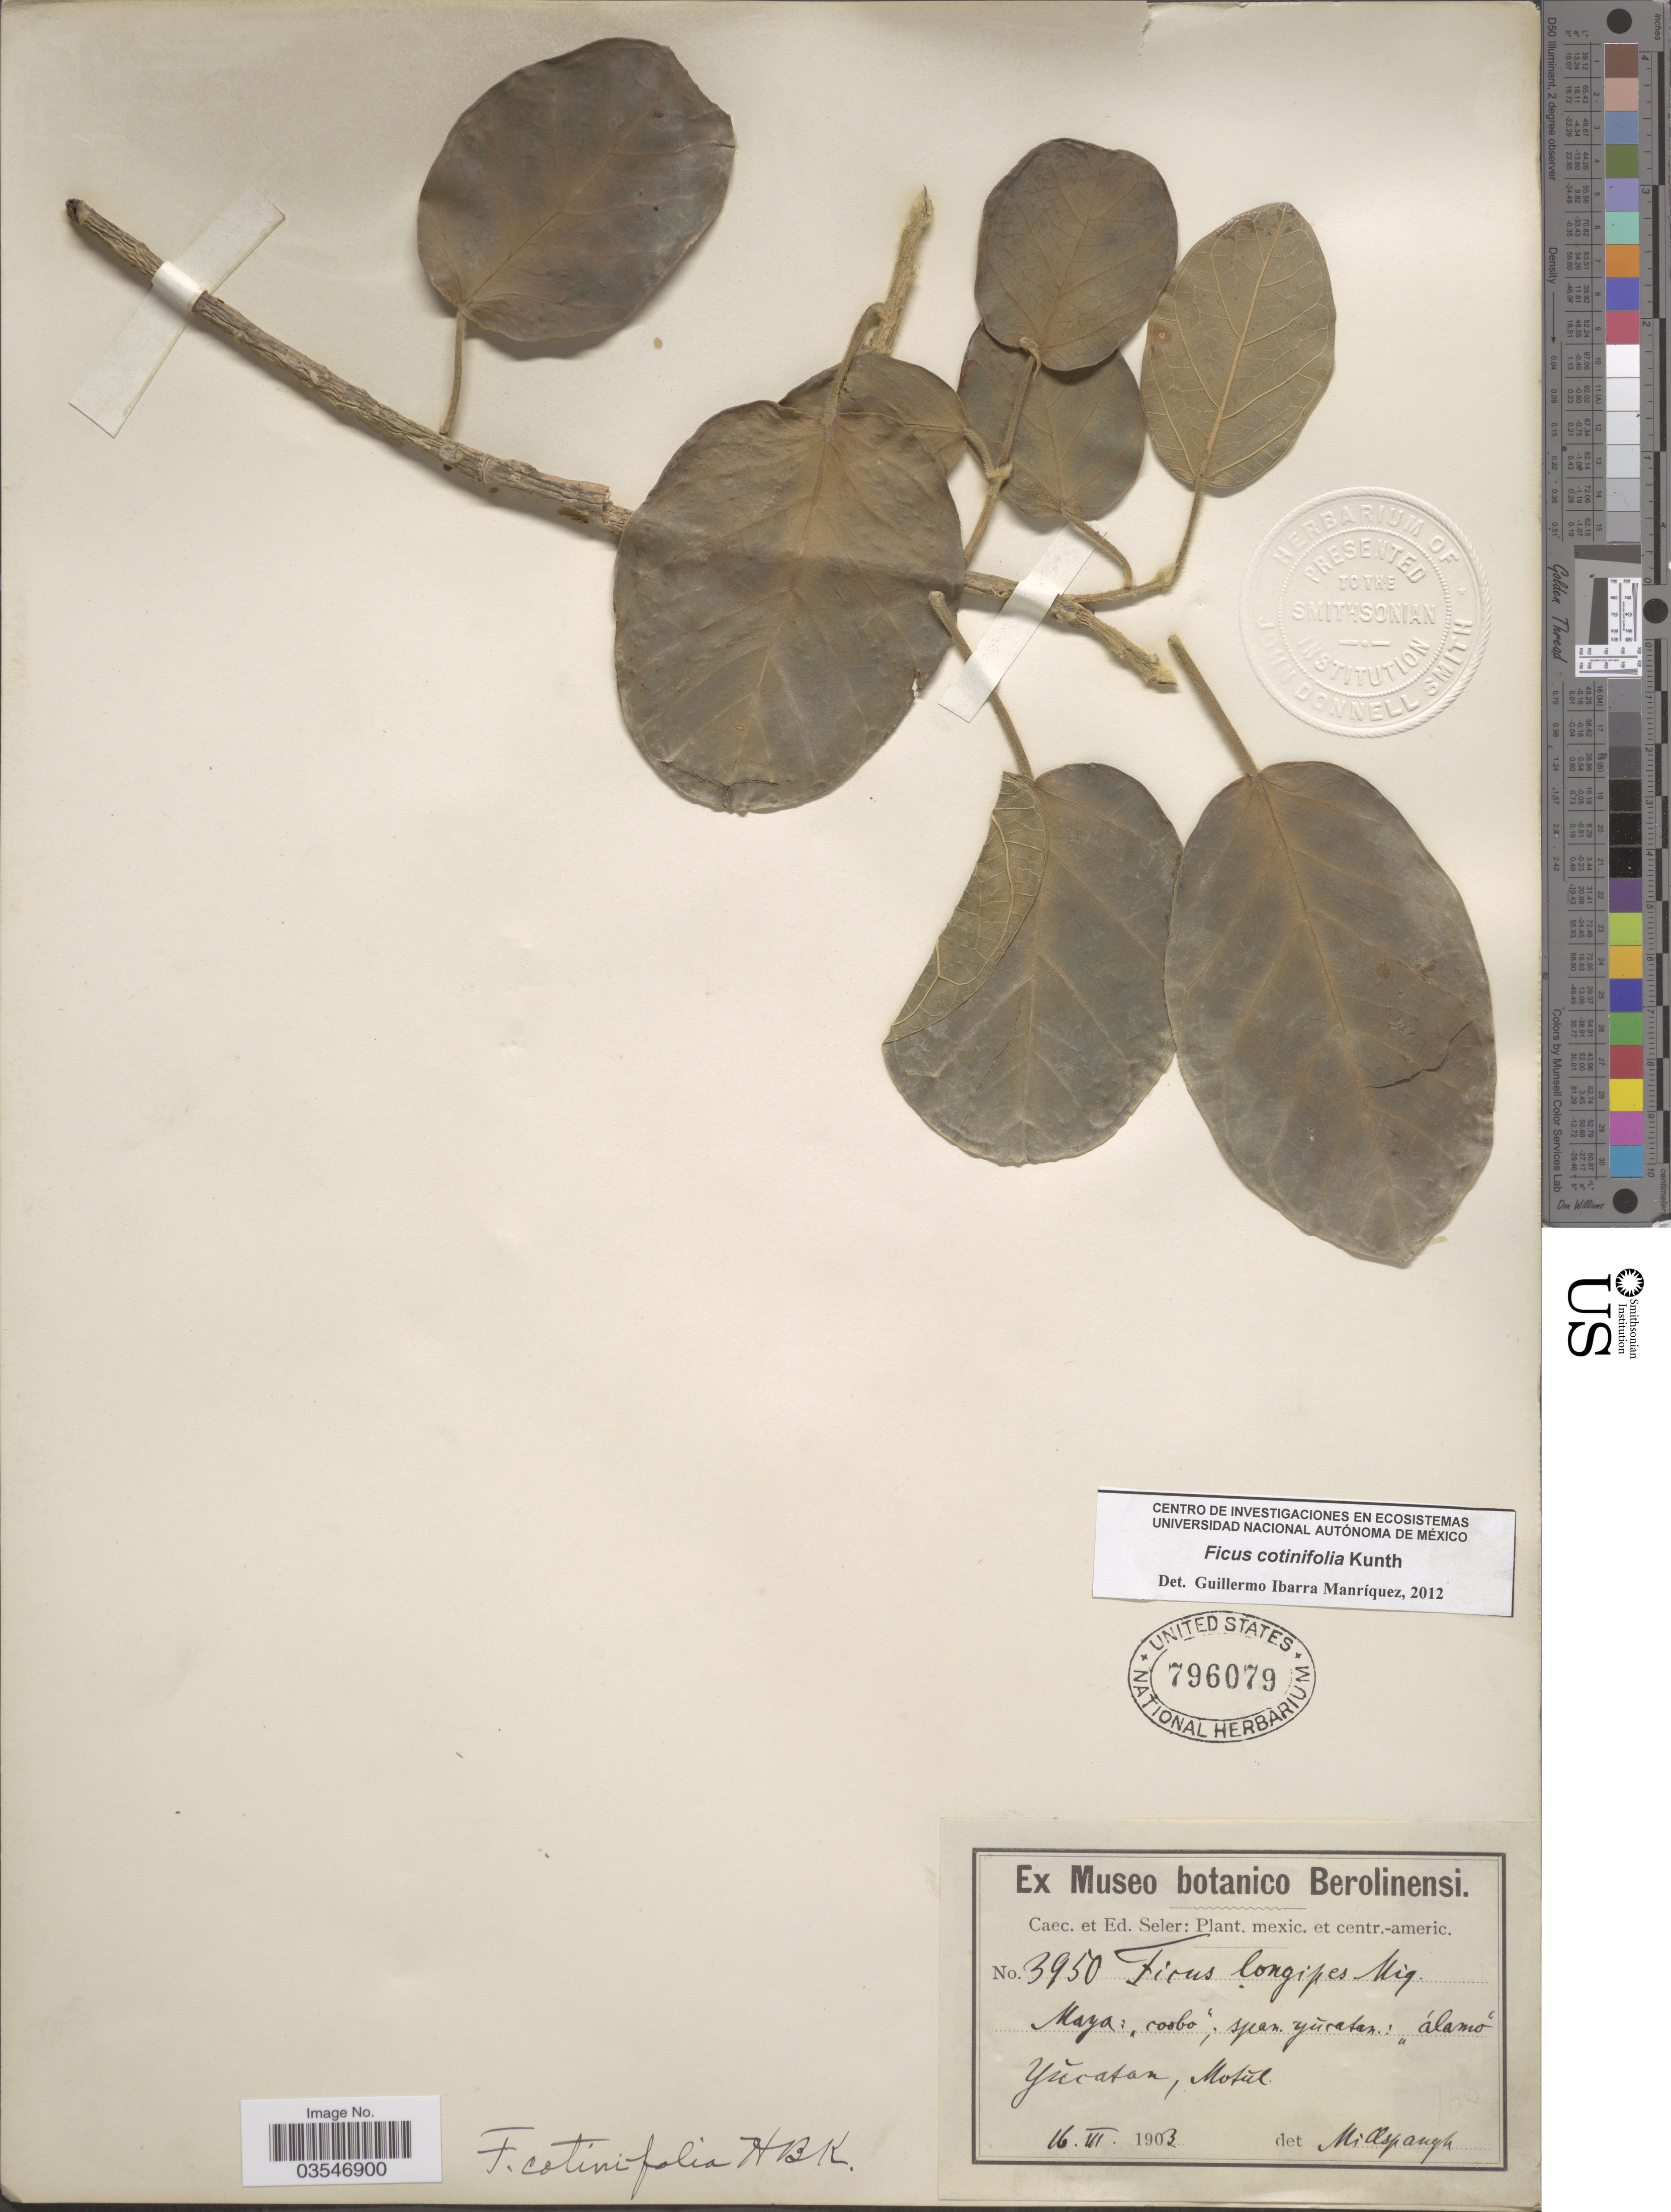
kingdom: Plantae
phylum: Tracheophyta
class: Magnoliopsida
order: Rosales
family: Moraceae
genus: Ficus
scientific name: Ficus cotinifolia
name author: Kunth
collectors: ex Caec. et Ed Seler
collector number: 3950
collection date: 1903-03-16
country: Mexico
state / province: Yucatán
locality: Yûcatan, Motûl.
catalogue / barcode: US 796079